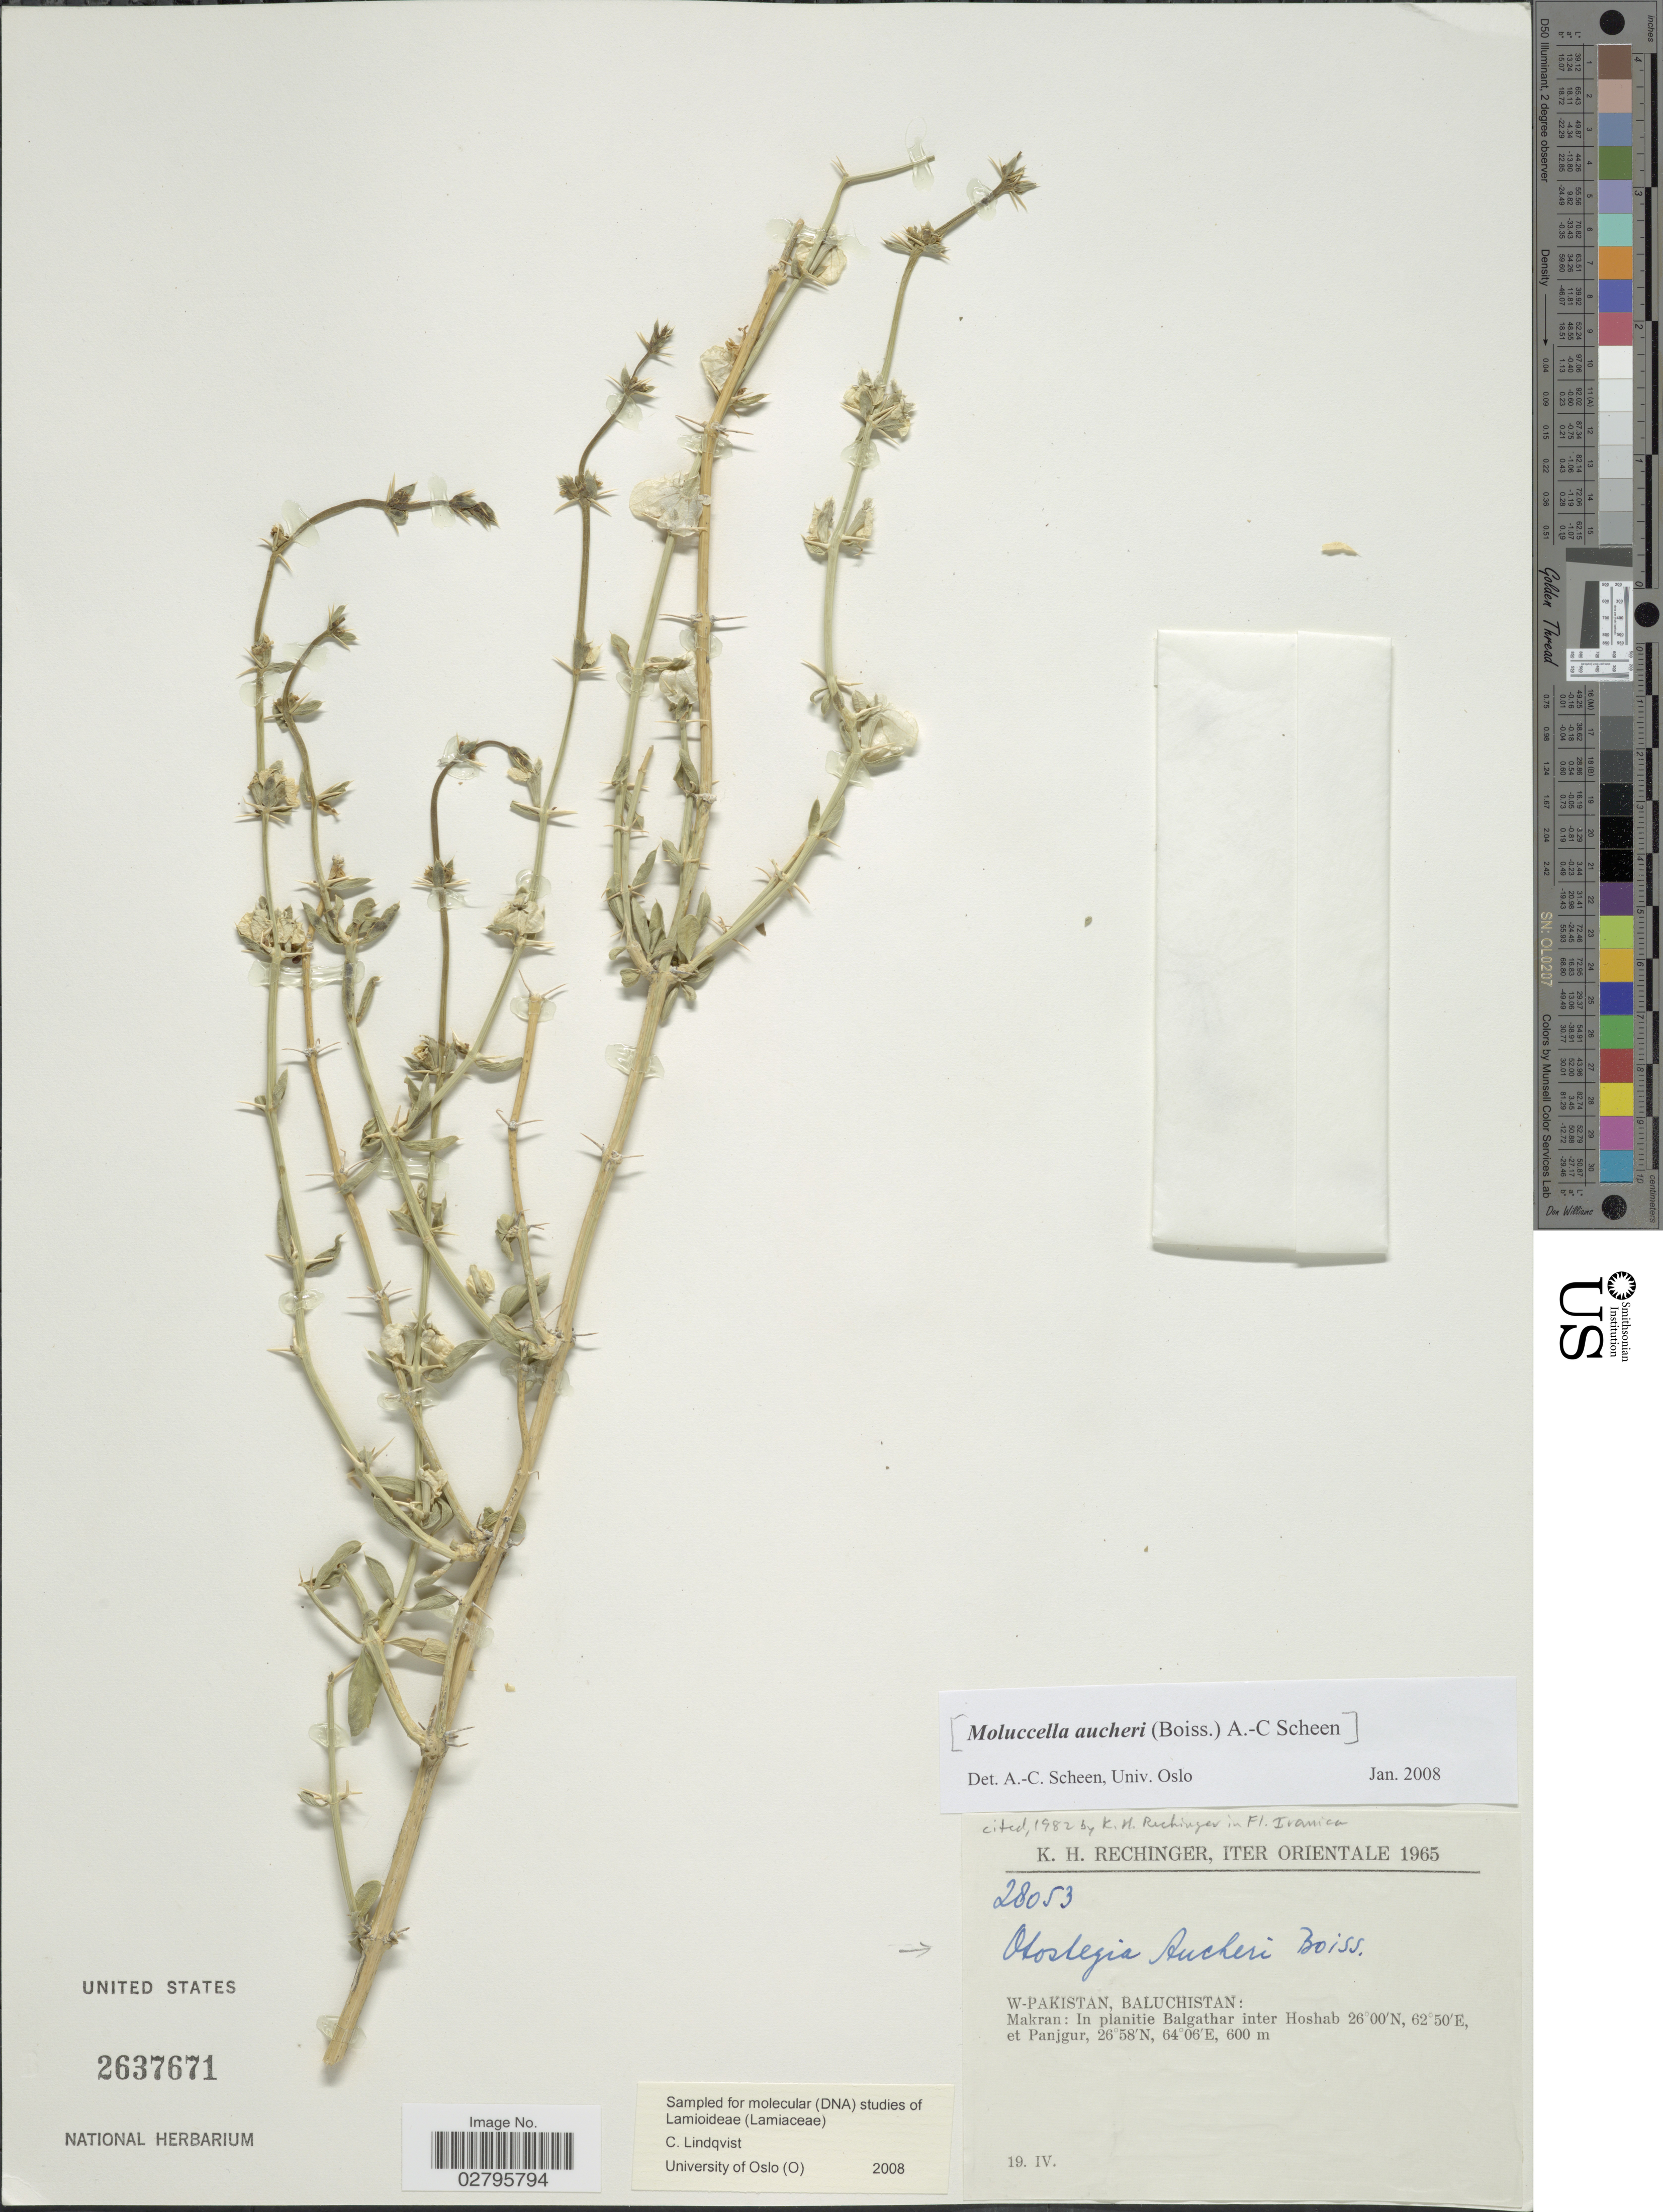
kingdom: Plantae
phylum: Tracheophyta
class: Magnoliopsida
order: Lamiales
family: Lamiaceae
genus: Otostegia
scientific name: Otostegia aucheri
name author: Boiss.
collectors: K. H. Rechinger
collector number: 28053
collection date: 1965-04-19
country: Pakistan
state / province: Balochistan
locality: Orientale, W-Pakistan, Baluchistan: Baluchistan, Makran: In planitie Balgathar inter Hoshab et Panjgur.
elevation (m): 600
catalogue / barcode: US 2637671